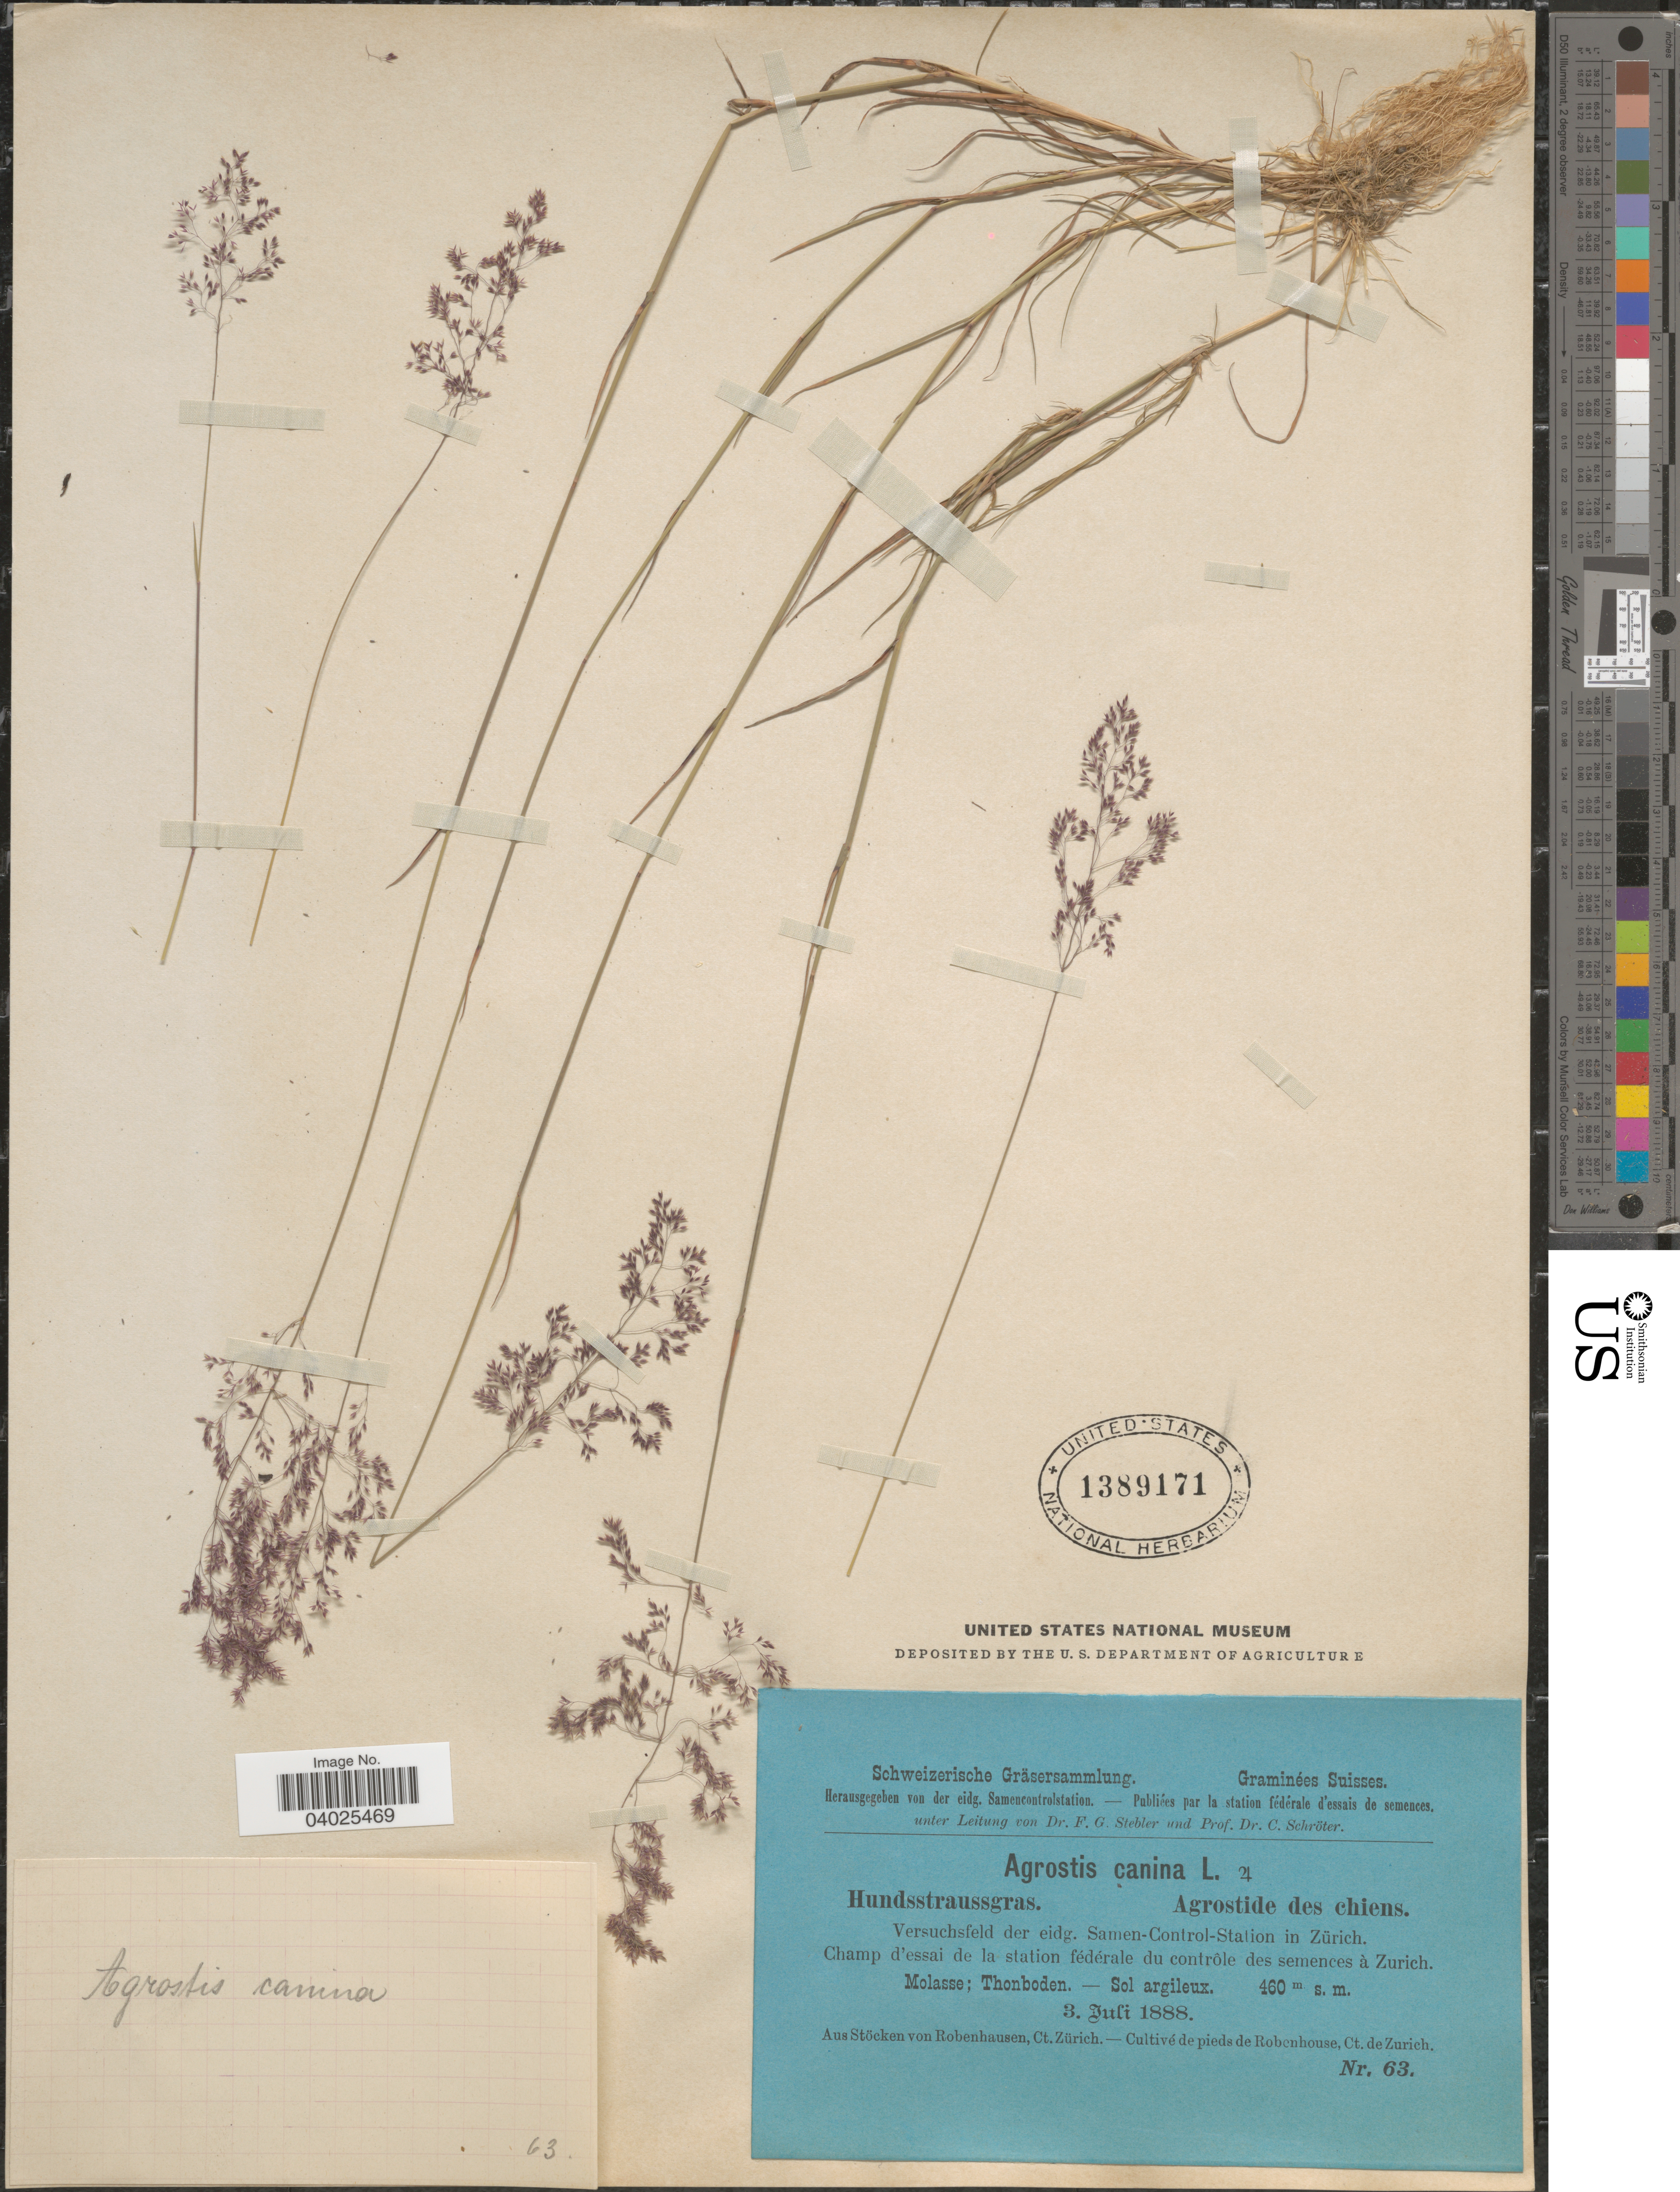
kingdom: Plantae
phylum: Tracheophyta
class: Liliopsida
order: Poales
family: Poaceae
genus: Agrostis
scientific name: Agrostis canina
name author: L.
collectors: Stebler, F.G. & Schröter, C.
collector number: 63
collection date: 1888-07-03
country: Switzerland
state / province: Zurich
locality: Samen-Control-Station in Zürich. Champ d'essai de la station fédérale du contrôle des semences à Zurich. Molasse; Thonboden. Aus Stöcken von Robenhausen, Ct. Zürich. - Cultivé de pieds de Robenhouse, Ct. de Zurich.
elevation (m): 460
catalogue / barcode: US 1389171